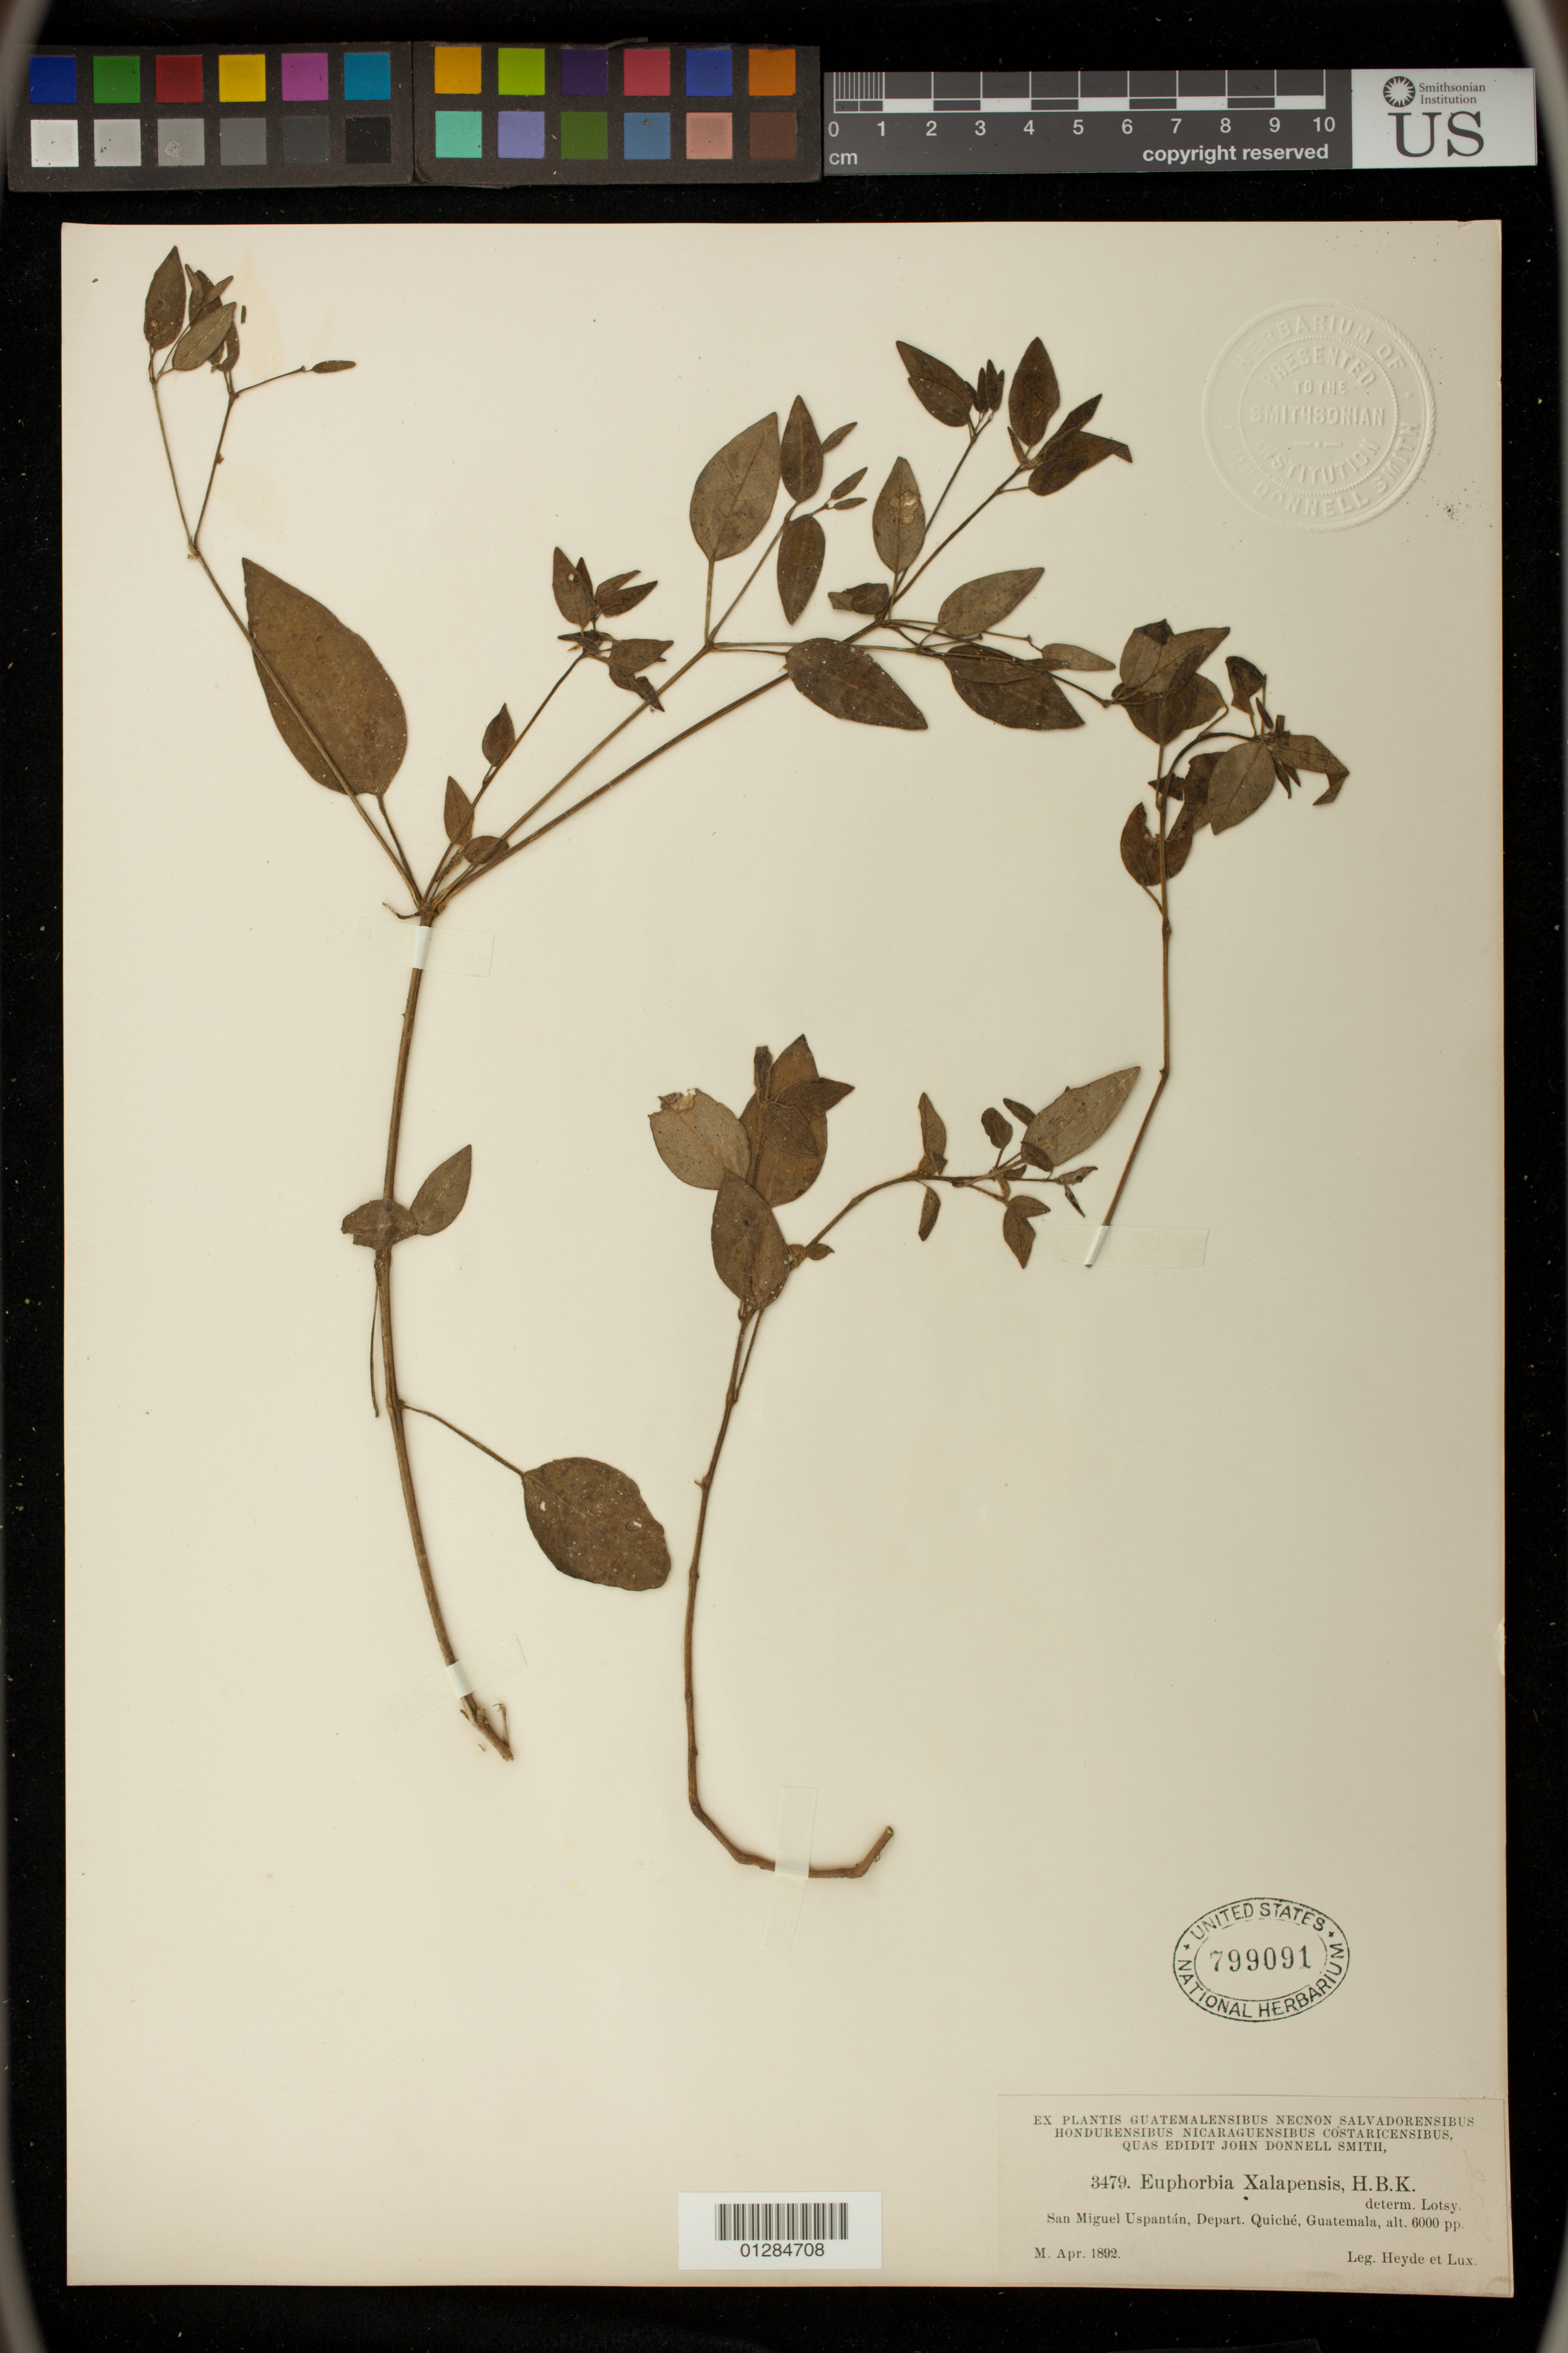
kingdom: Plantae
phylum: Tracheophyta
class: Magnoliopsida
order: Malpighiales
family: Euphorbiaceae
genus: Euphorbia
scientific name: Euphorbia xalapensis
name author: Kunth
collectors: H. Lux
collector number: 3479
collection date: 1892-04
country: Guatemala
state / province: El Quiché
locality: San Miguel Uspantan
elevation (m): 6000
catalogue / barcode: US 799091